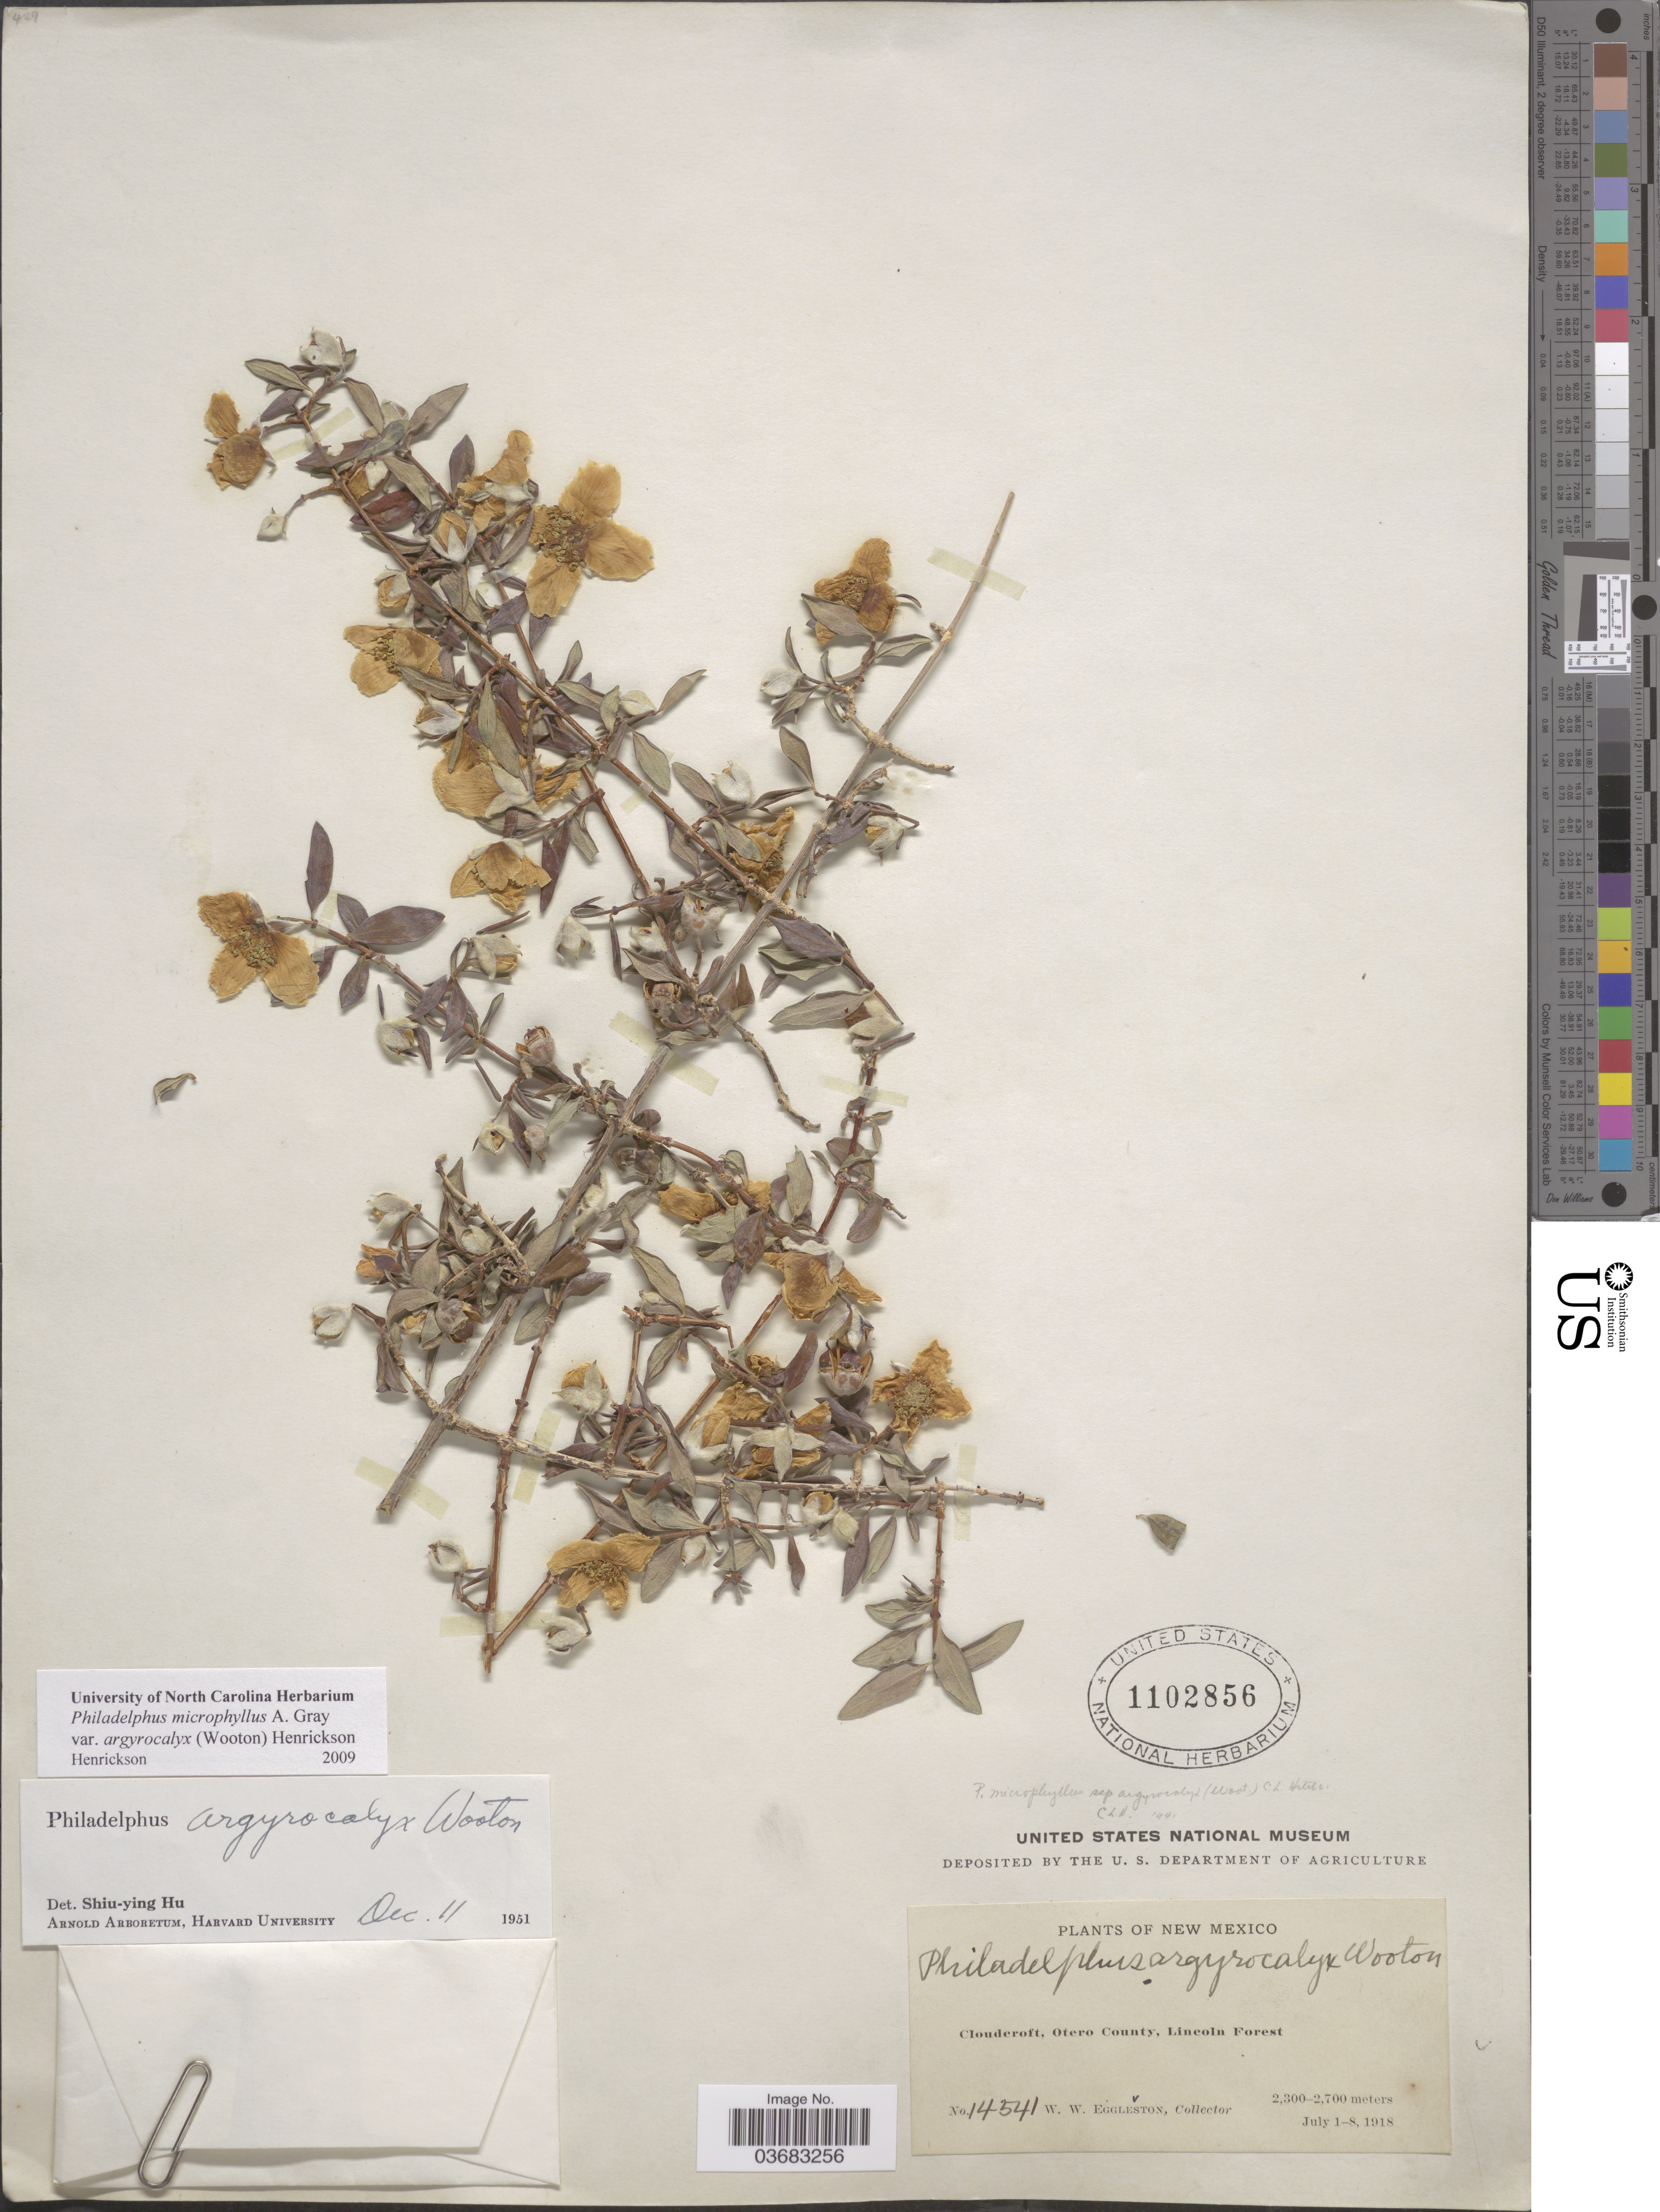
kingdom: Plantae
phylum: Tracheophyta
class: Magnoliopsida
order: Cornales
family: Hydrangeaceae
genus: Philadelphus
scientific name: Philadelphus microphyllus var. argyrocalyx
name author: (Wooton) Henrickson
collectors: W. W. Eggleston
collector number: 14541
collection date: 1918-07-01/1918-07-08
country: United States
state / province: New Mexico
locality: Cloudcroft, Otero County, Lincoln Forest.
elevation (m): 2300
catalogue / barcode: US 1102856